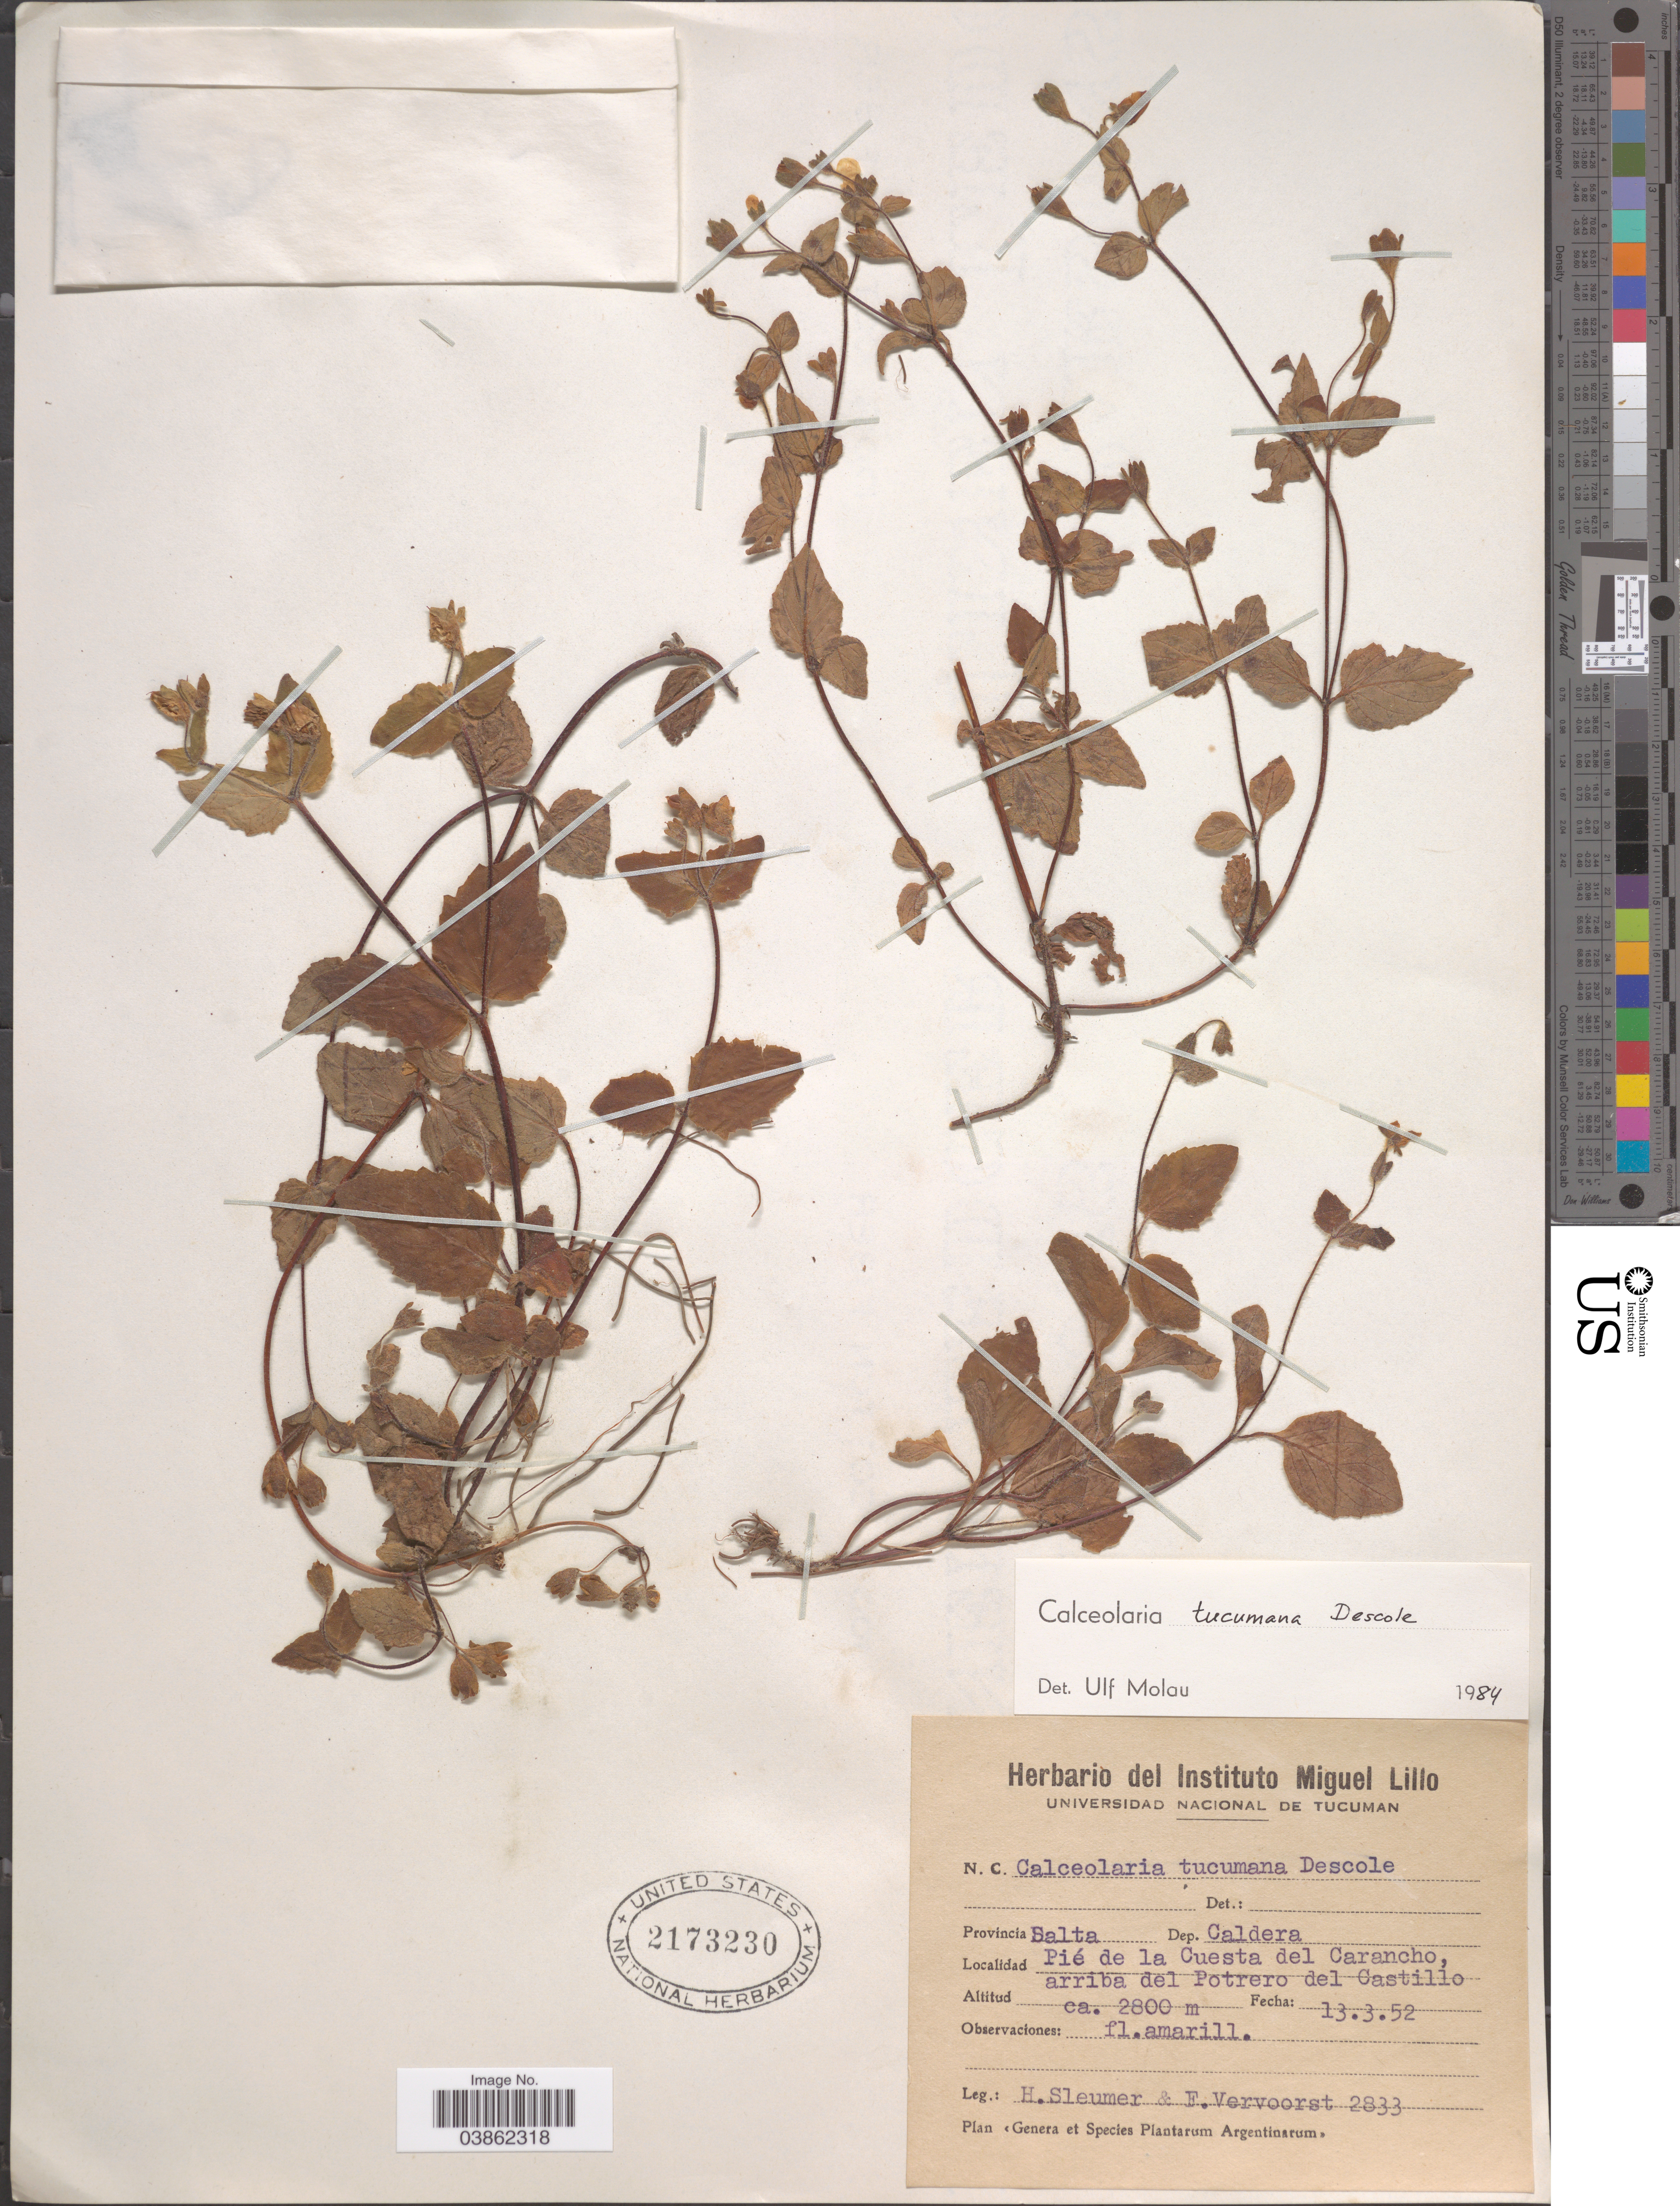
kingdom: Plantae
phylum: Tracheophyta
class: Magnoliopsida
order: Lamiales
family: Calceolariaceae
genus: Calceolaria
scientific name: Calceolaria tucumana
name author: Descole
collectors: H. O. Sleumer & F. Vervoorst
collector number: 2833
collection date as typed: Transcribed d/m/y: 13/3/52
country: Argentina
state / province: Salta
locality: Dep. Caldera. Pié de la Cuesta del Carancho, arriba del Potrero del Castillo.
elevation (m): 2800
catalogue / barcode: US 2173230